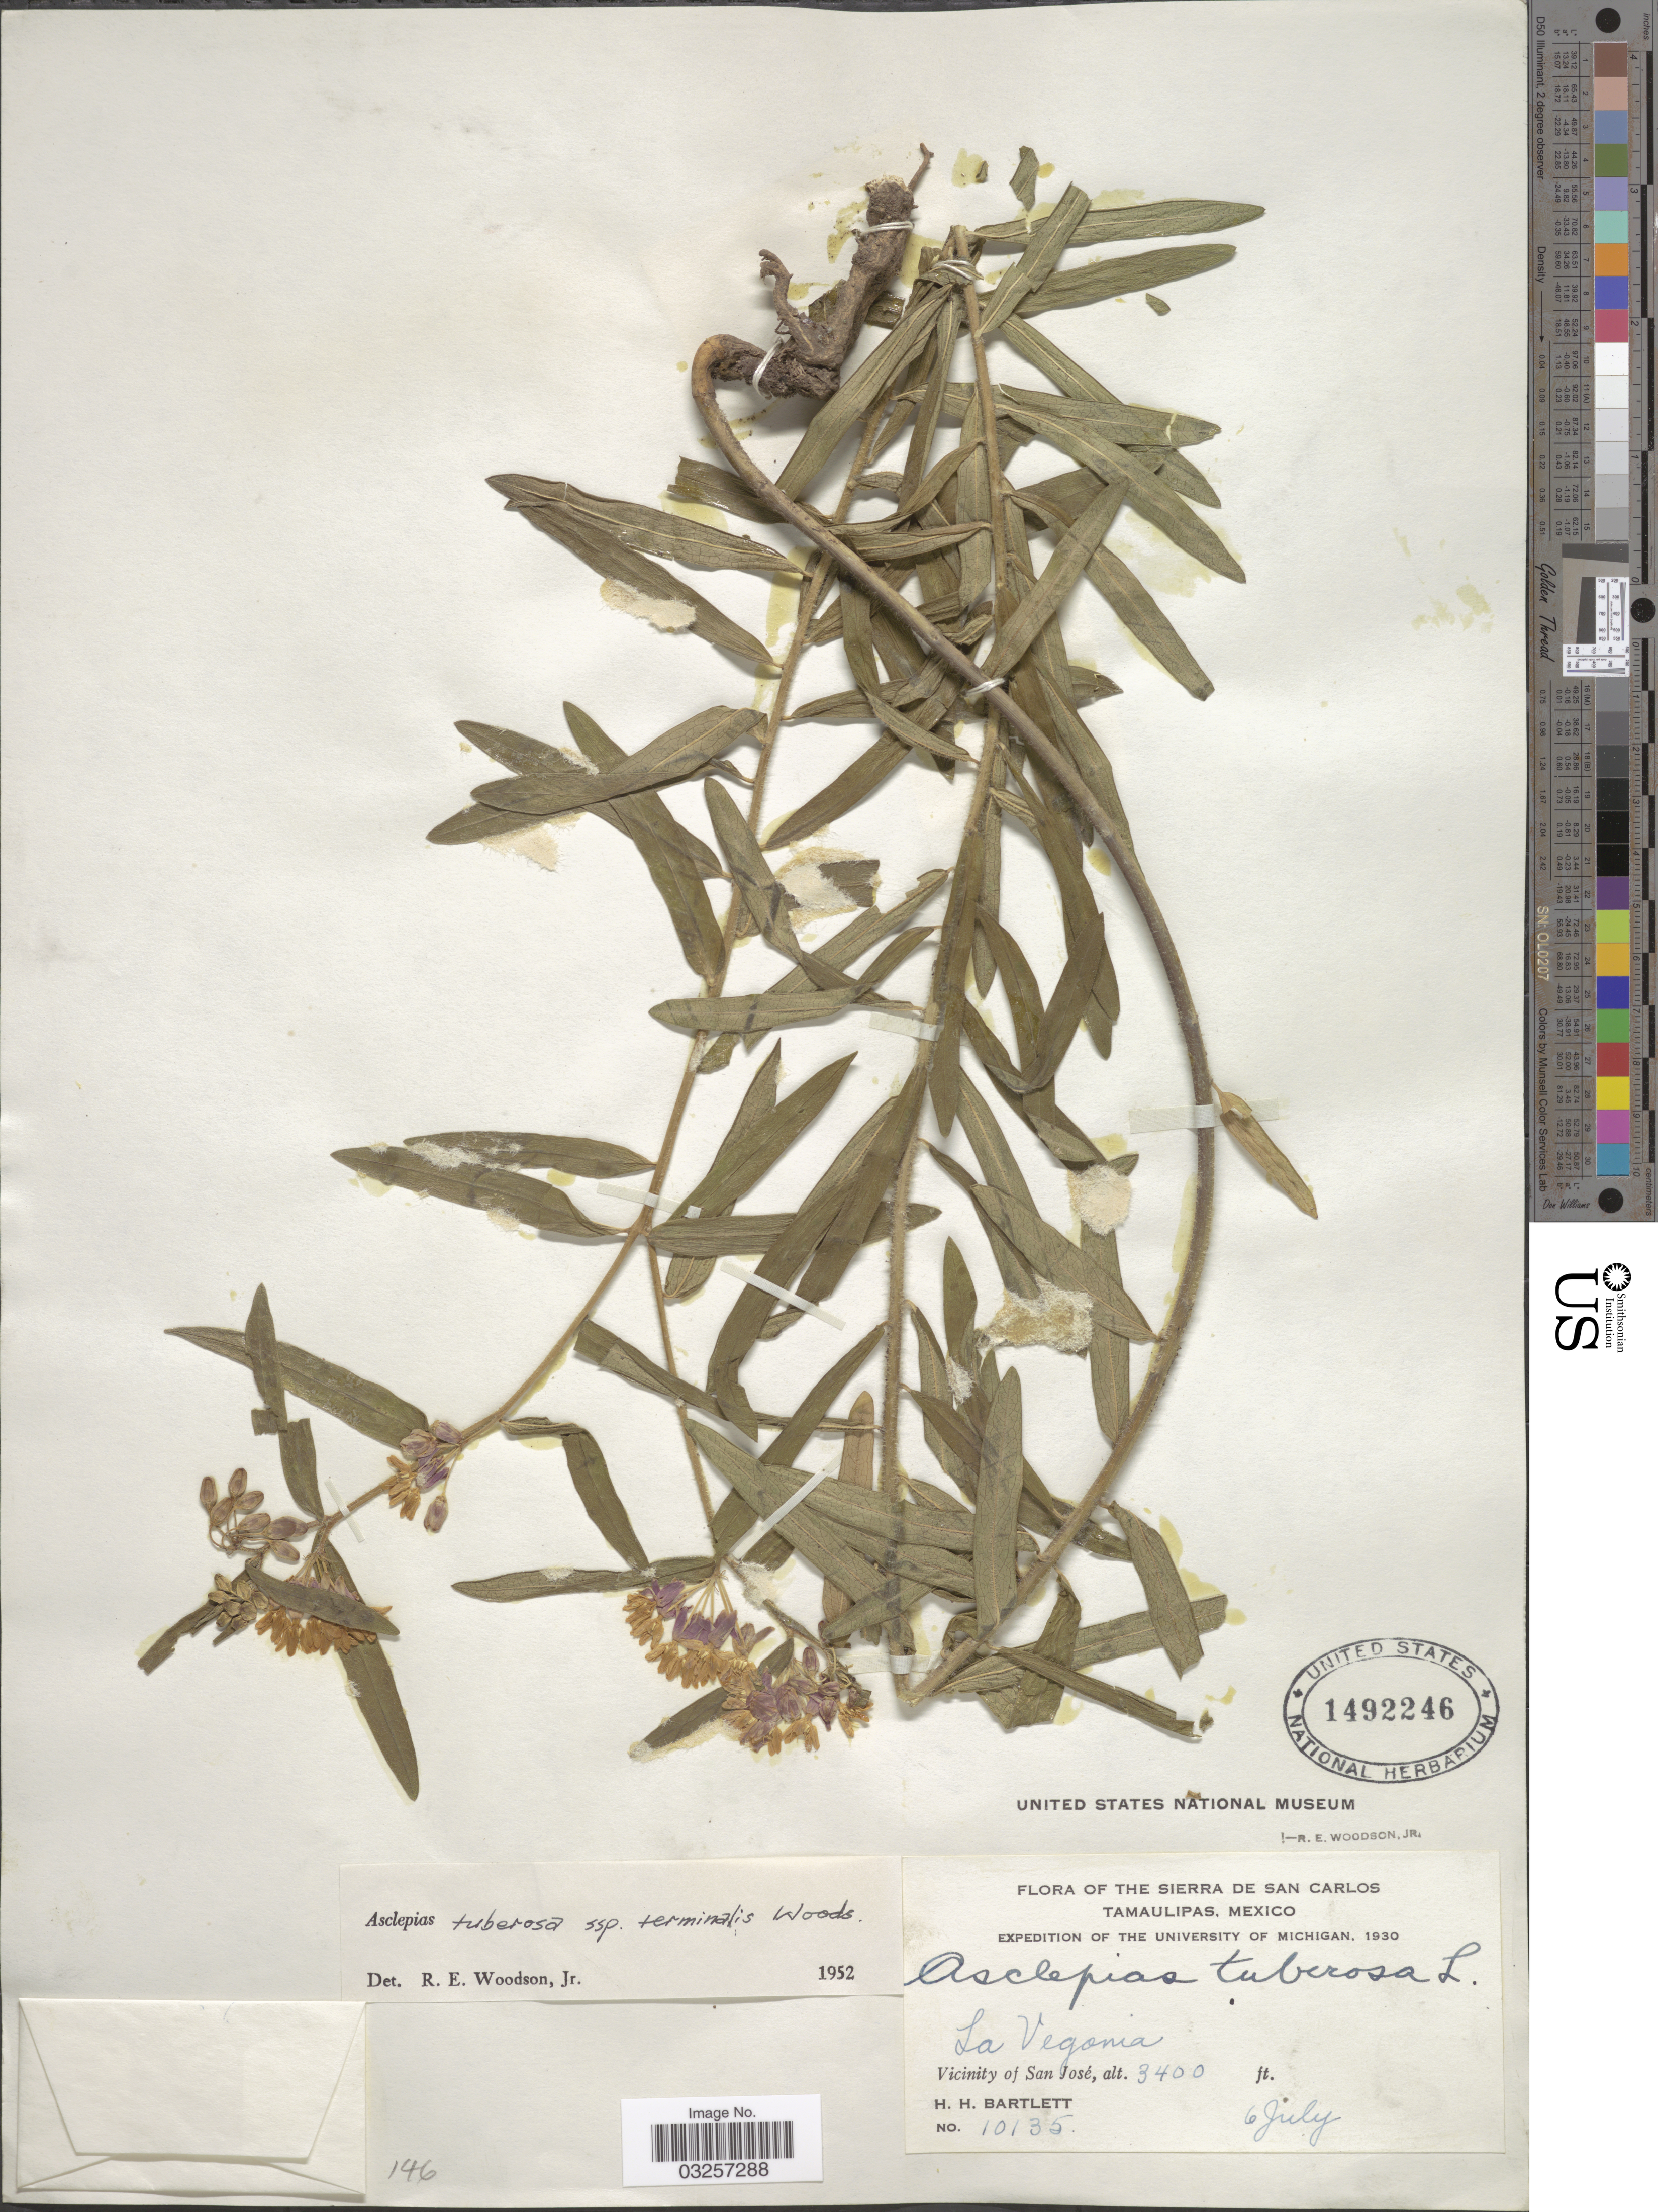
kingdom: Plantae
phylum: Tracheophyta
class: Magnoliopsida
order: Gentianales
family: Apocynaceae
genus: Asclepias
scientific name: Asclepias tuberosa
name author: L.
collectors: H. H. Bartlett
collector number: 10135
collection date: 1930-07-06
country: Mexico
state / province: Tamaulipas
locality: The Sierra de San Carlos. La Vegonia. Vicinity of San José.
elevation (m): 1036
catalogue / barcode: US 1492246